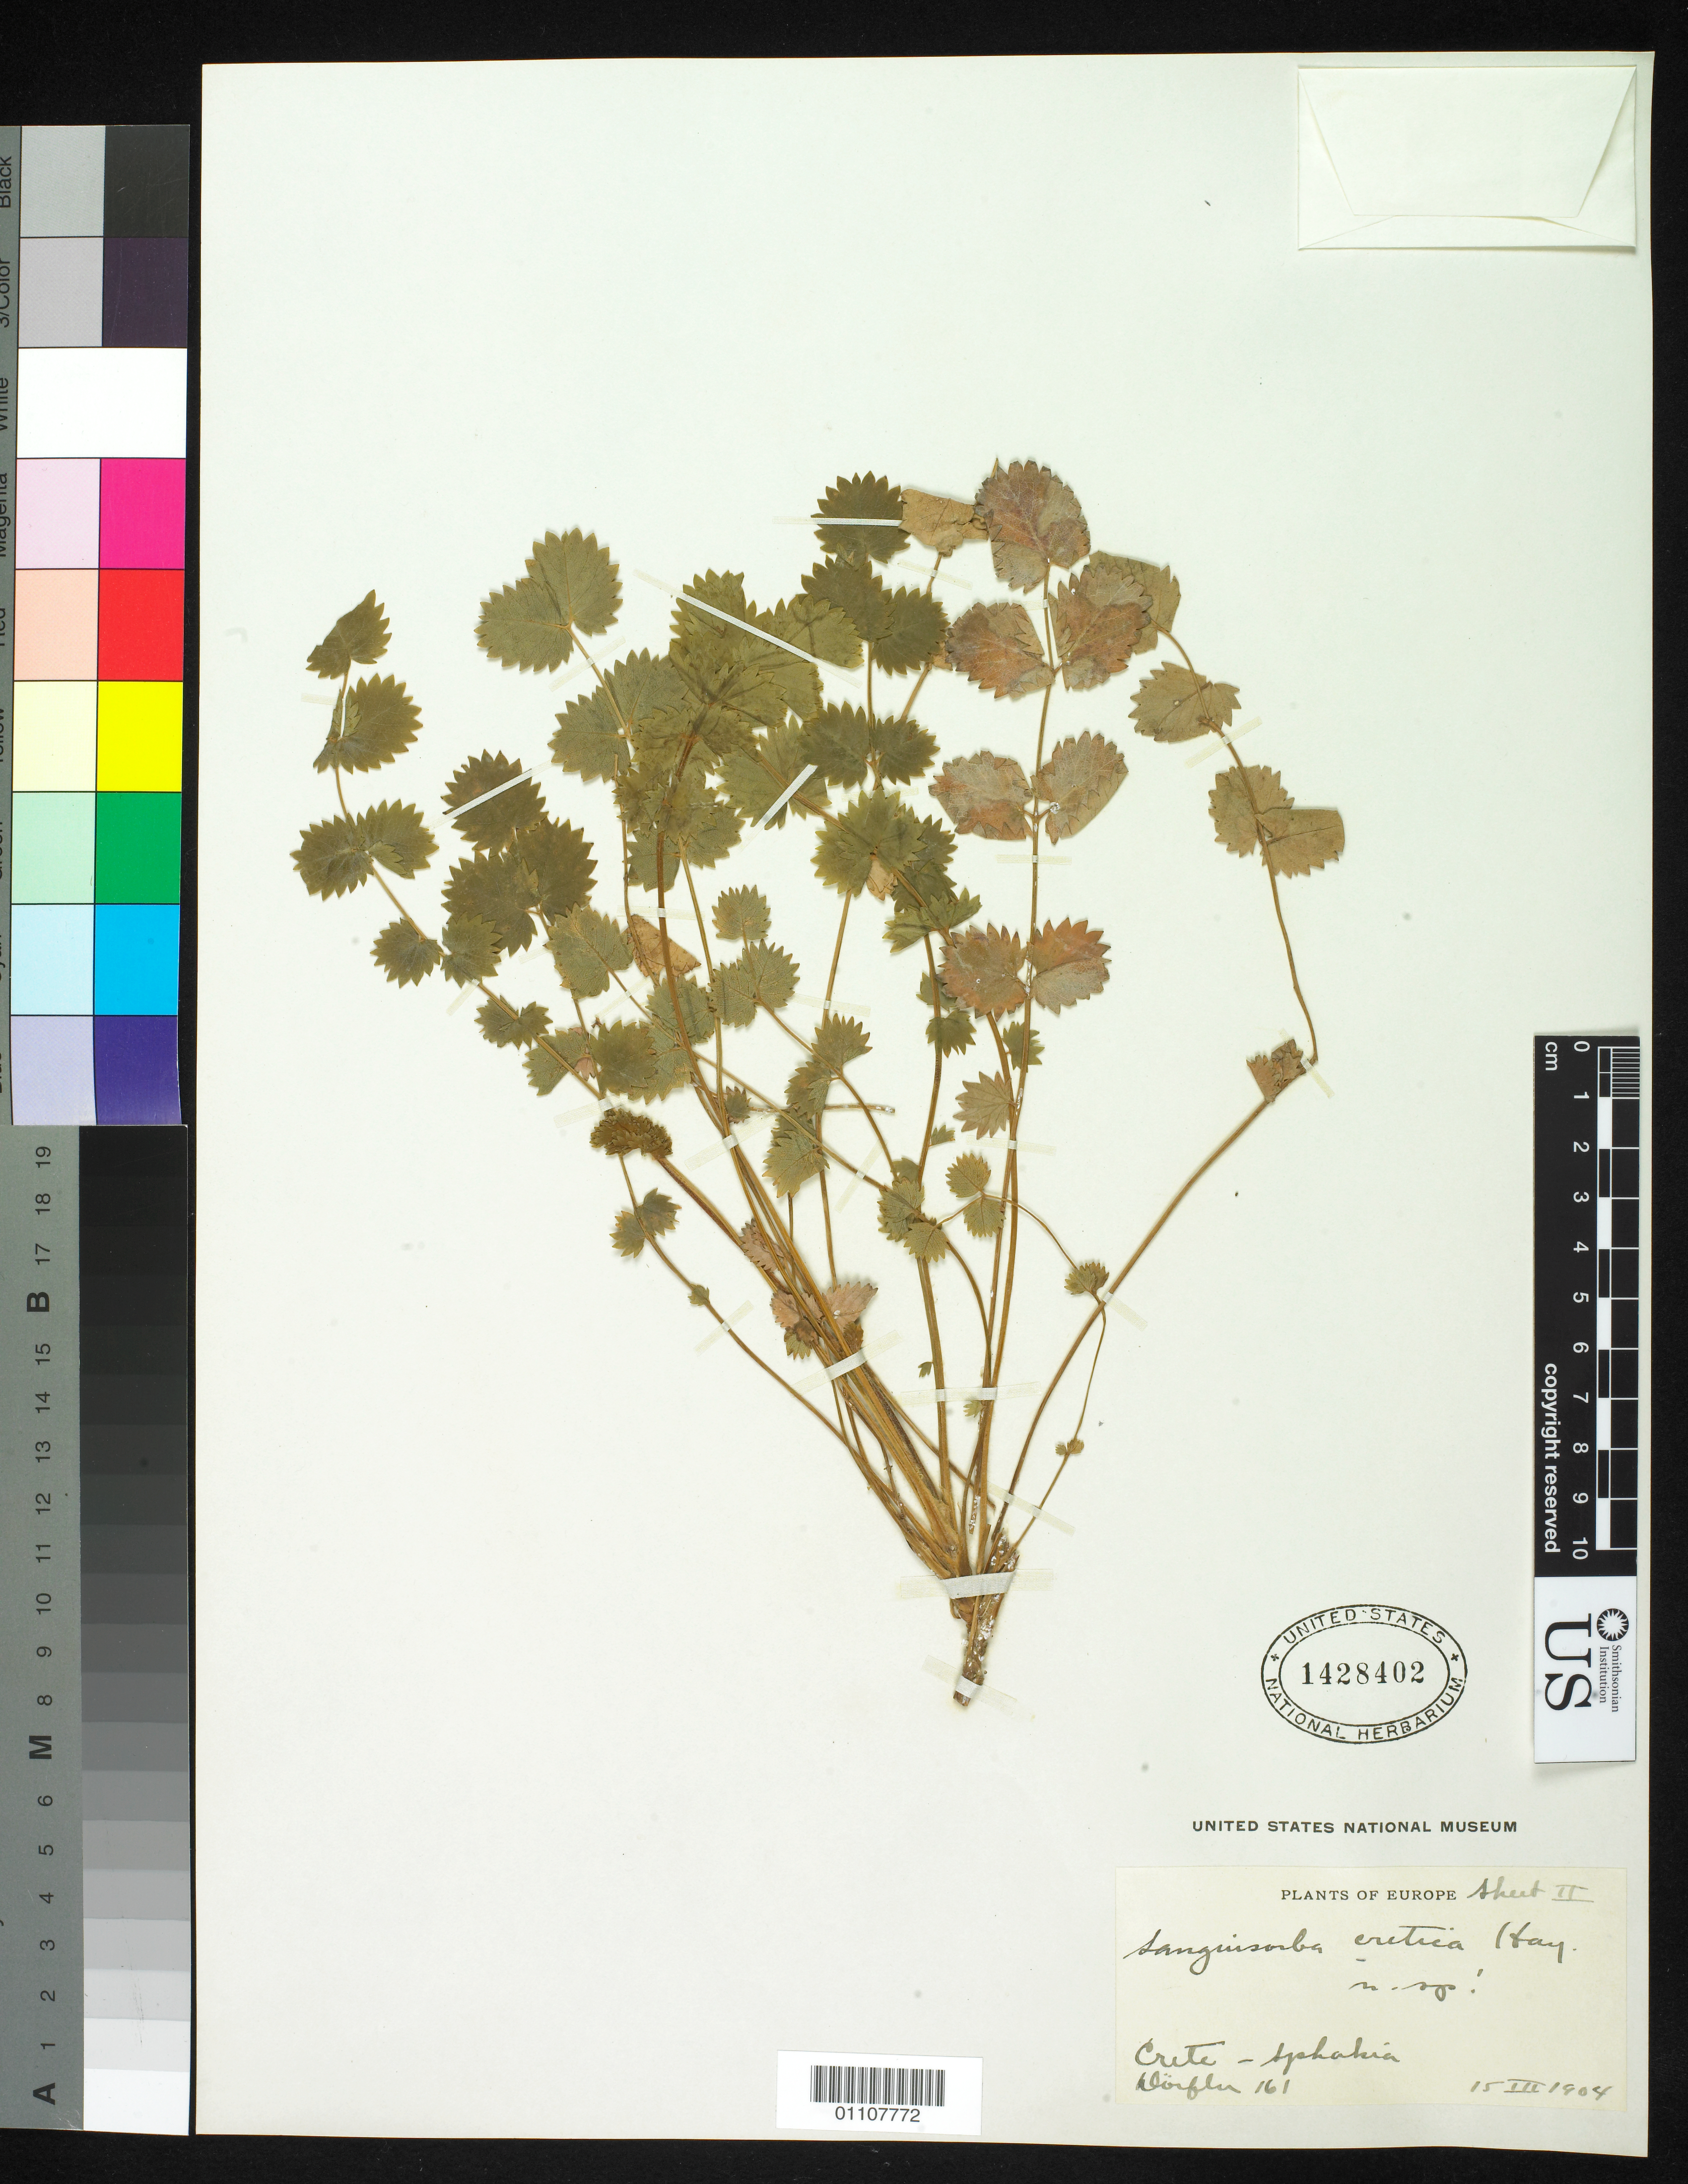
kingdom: Plantae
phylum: Tracheophyta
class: Magnoliopsida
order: Rosales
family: Rosaceae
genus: Sanguisorba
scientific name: Sanguisorba cretica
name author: Hayek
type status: Type Collection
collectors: I. Dörfler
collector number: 161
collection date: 1904-03-15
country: Greece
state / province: Crete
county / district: Sphakia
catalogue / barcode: US 1428402